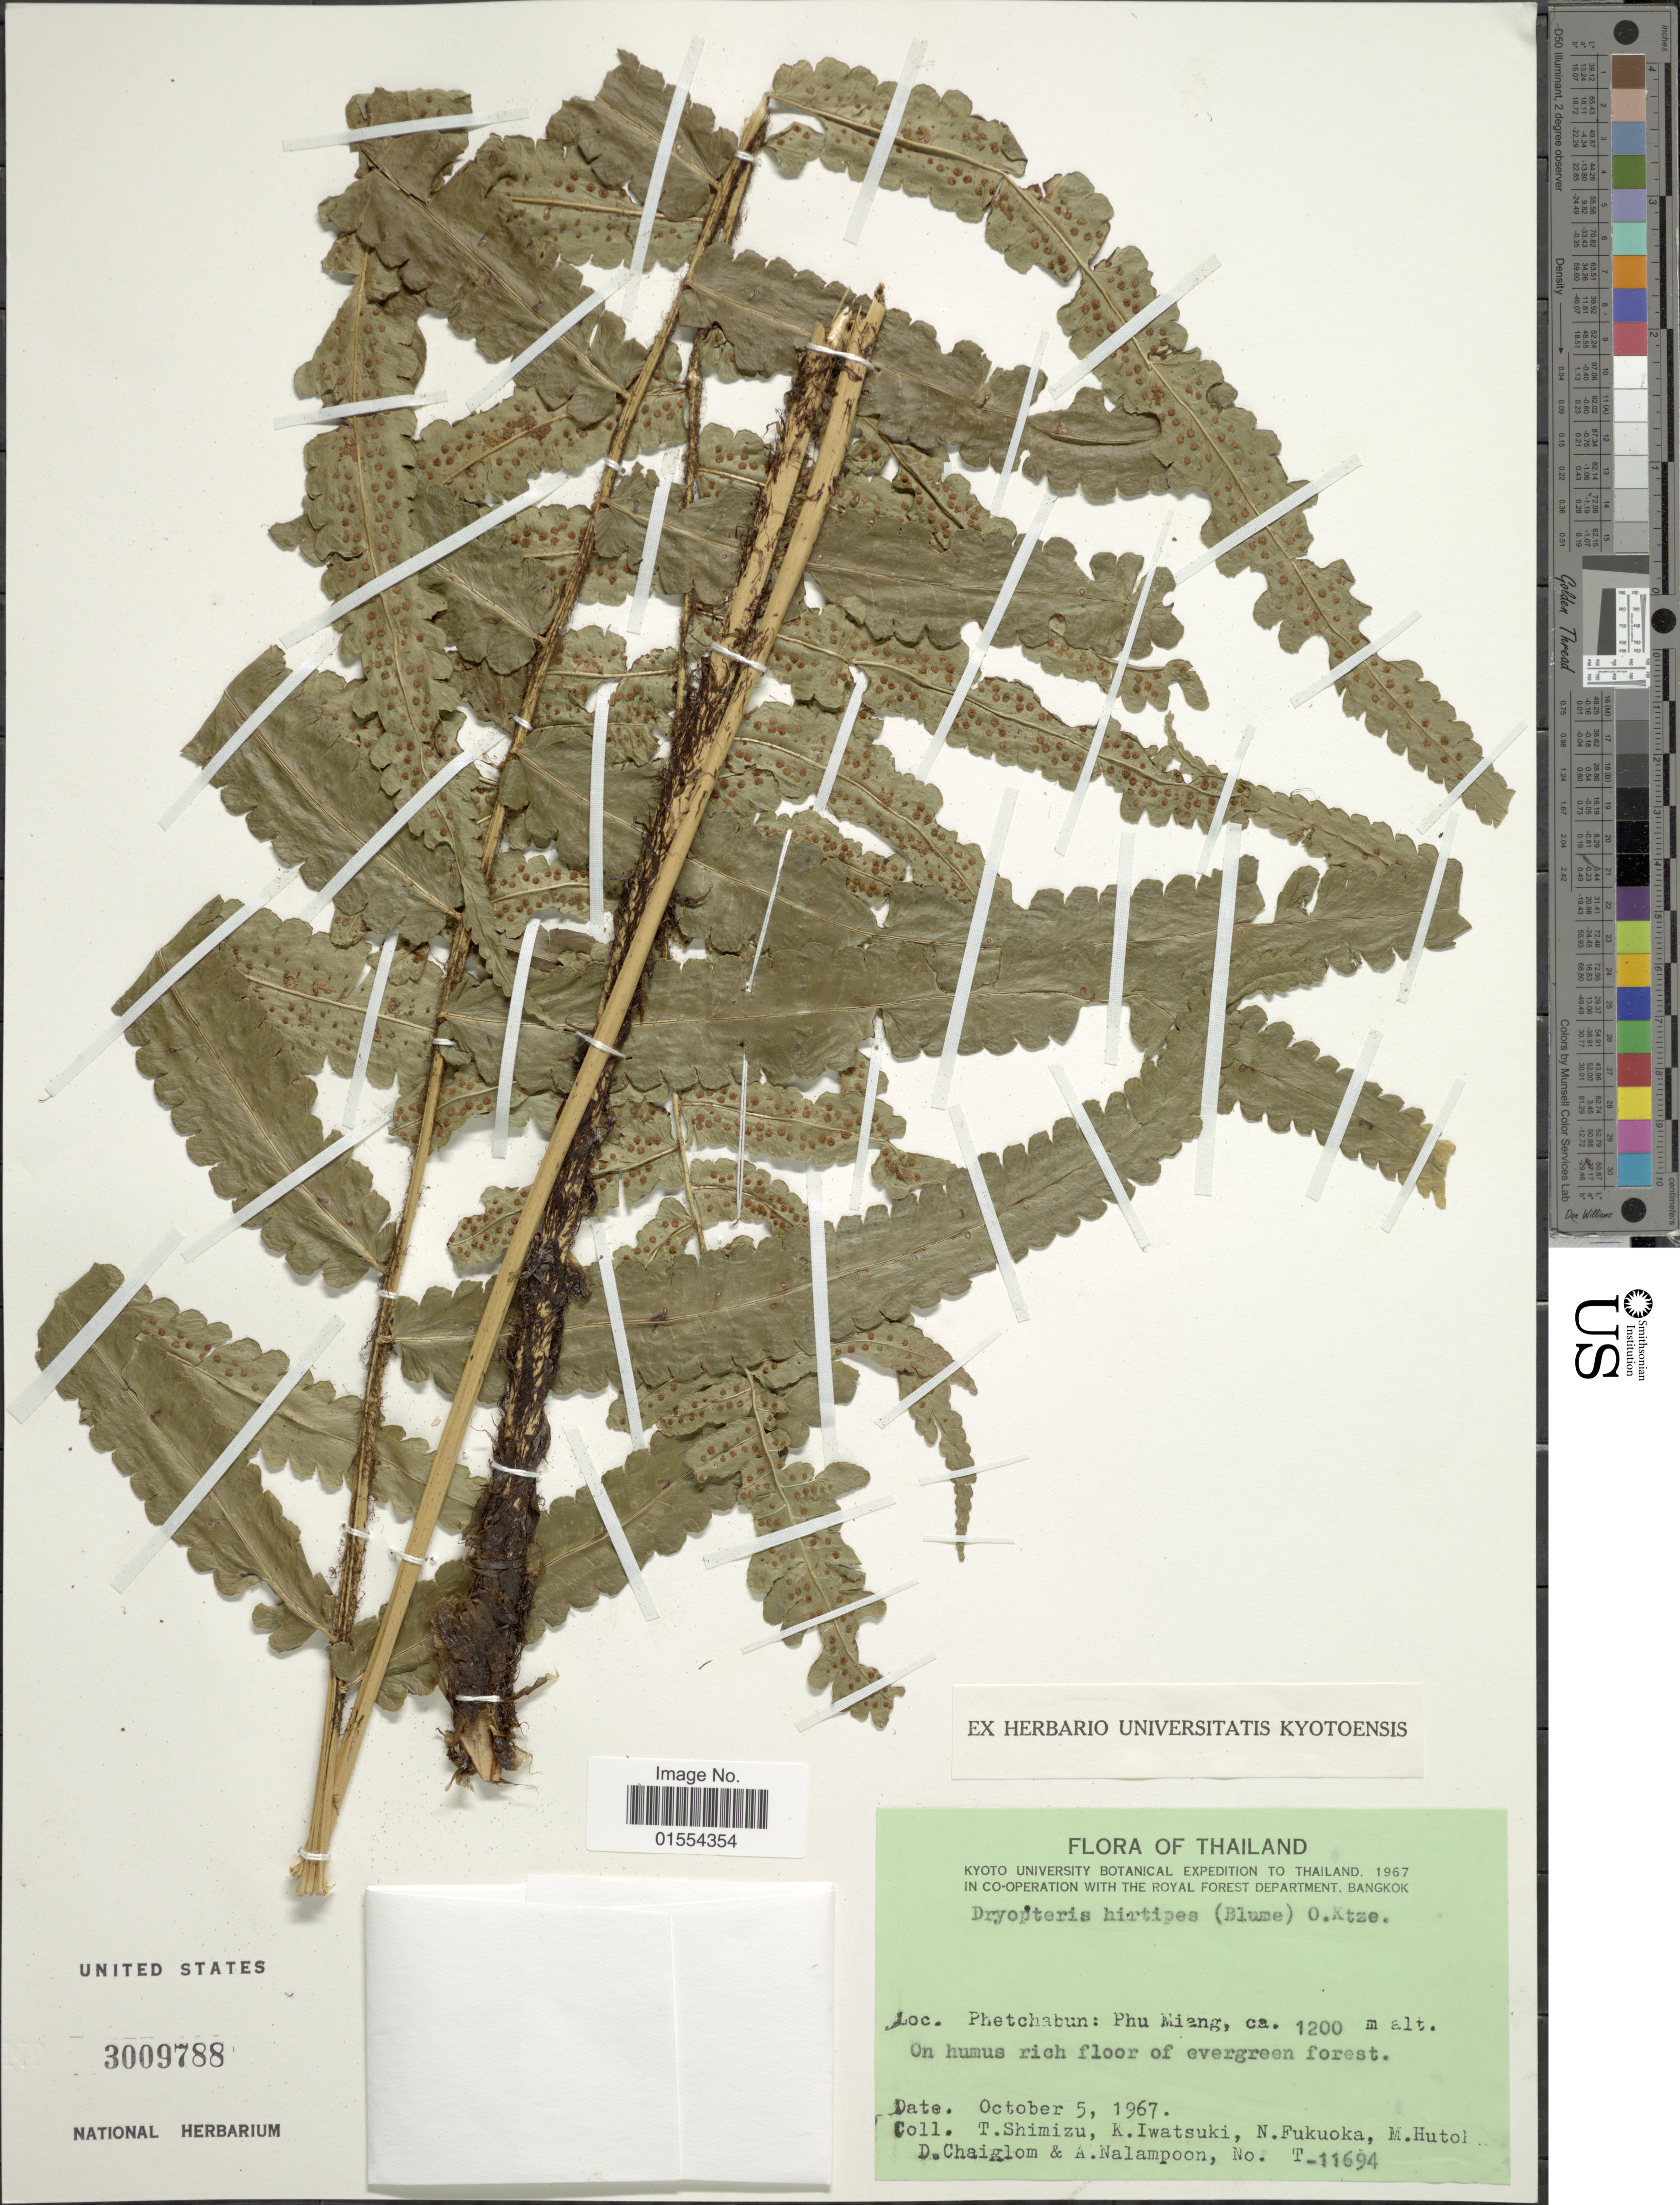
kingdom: Plantae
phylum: Tracheophyta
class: Polypodiopsida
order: Polypodiales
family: Dryopteridaceae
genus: Dryopteris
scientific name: Dryopteris hirtipes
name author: (Blume) Kuntze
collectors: T. Shimizu, K. Iwatsuki, N. Fukuoka, M. Hutoh & et al.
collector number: T-11694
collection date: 1967-10-05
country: Thailand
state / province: Phetchabun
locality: Thailand, Phetchabun: Phu Miang.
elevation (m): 1200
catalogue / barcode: US 3009788